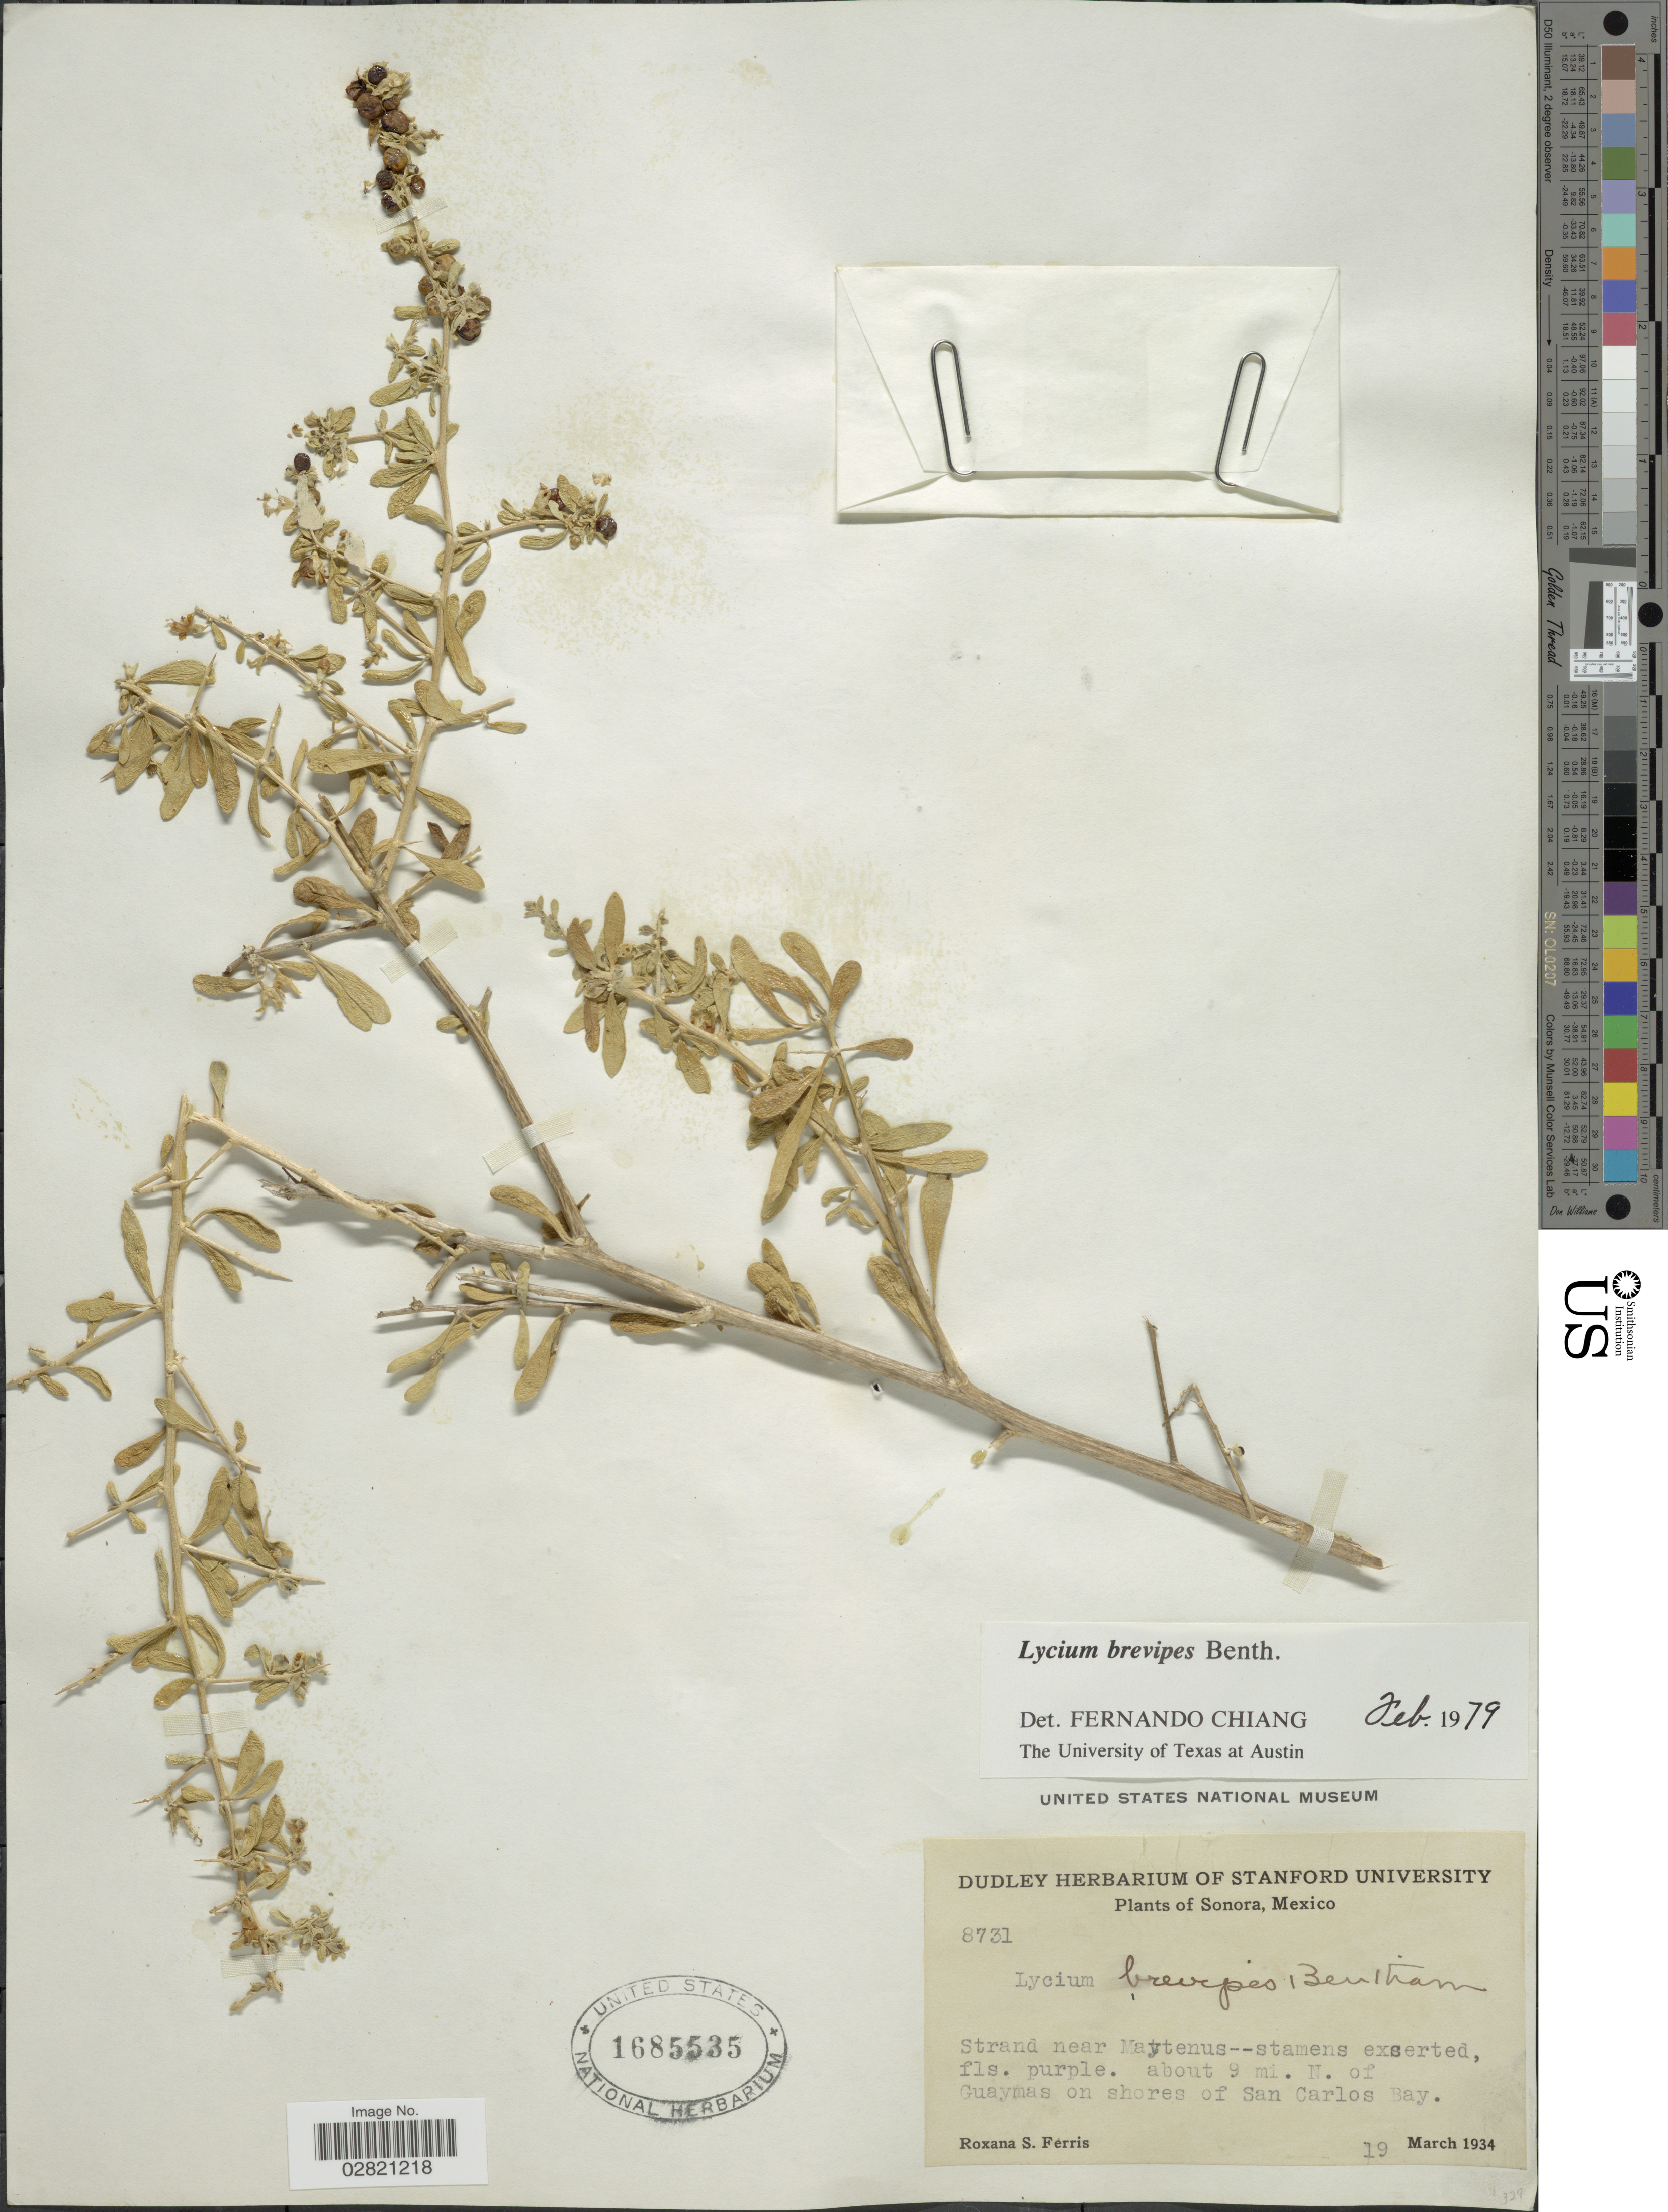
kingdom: Plantae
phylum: Tracheophyta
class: Magnoliopsida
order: Solanales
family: Solanaceae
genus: Lycium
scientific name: Lycium brevipes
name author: Benth.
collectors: R. S. Ferris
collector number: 8731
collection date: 1934-03-19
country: Mexico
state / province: Sonora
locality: About 9 mi. N. of Guaymas on shores of San Carlos Bay.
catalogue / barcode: US 1685535